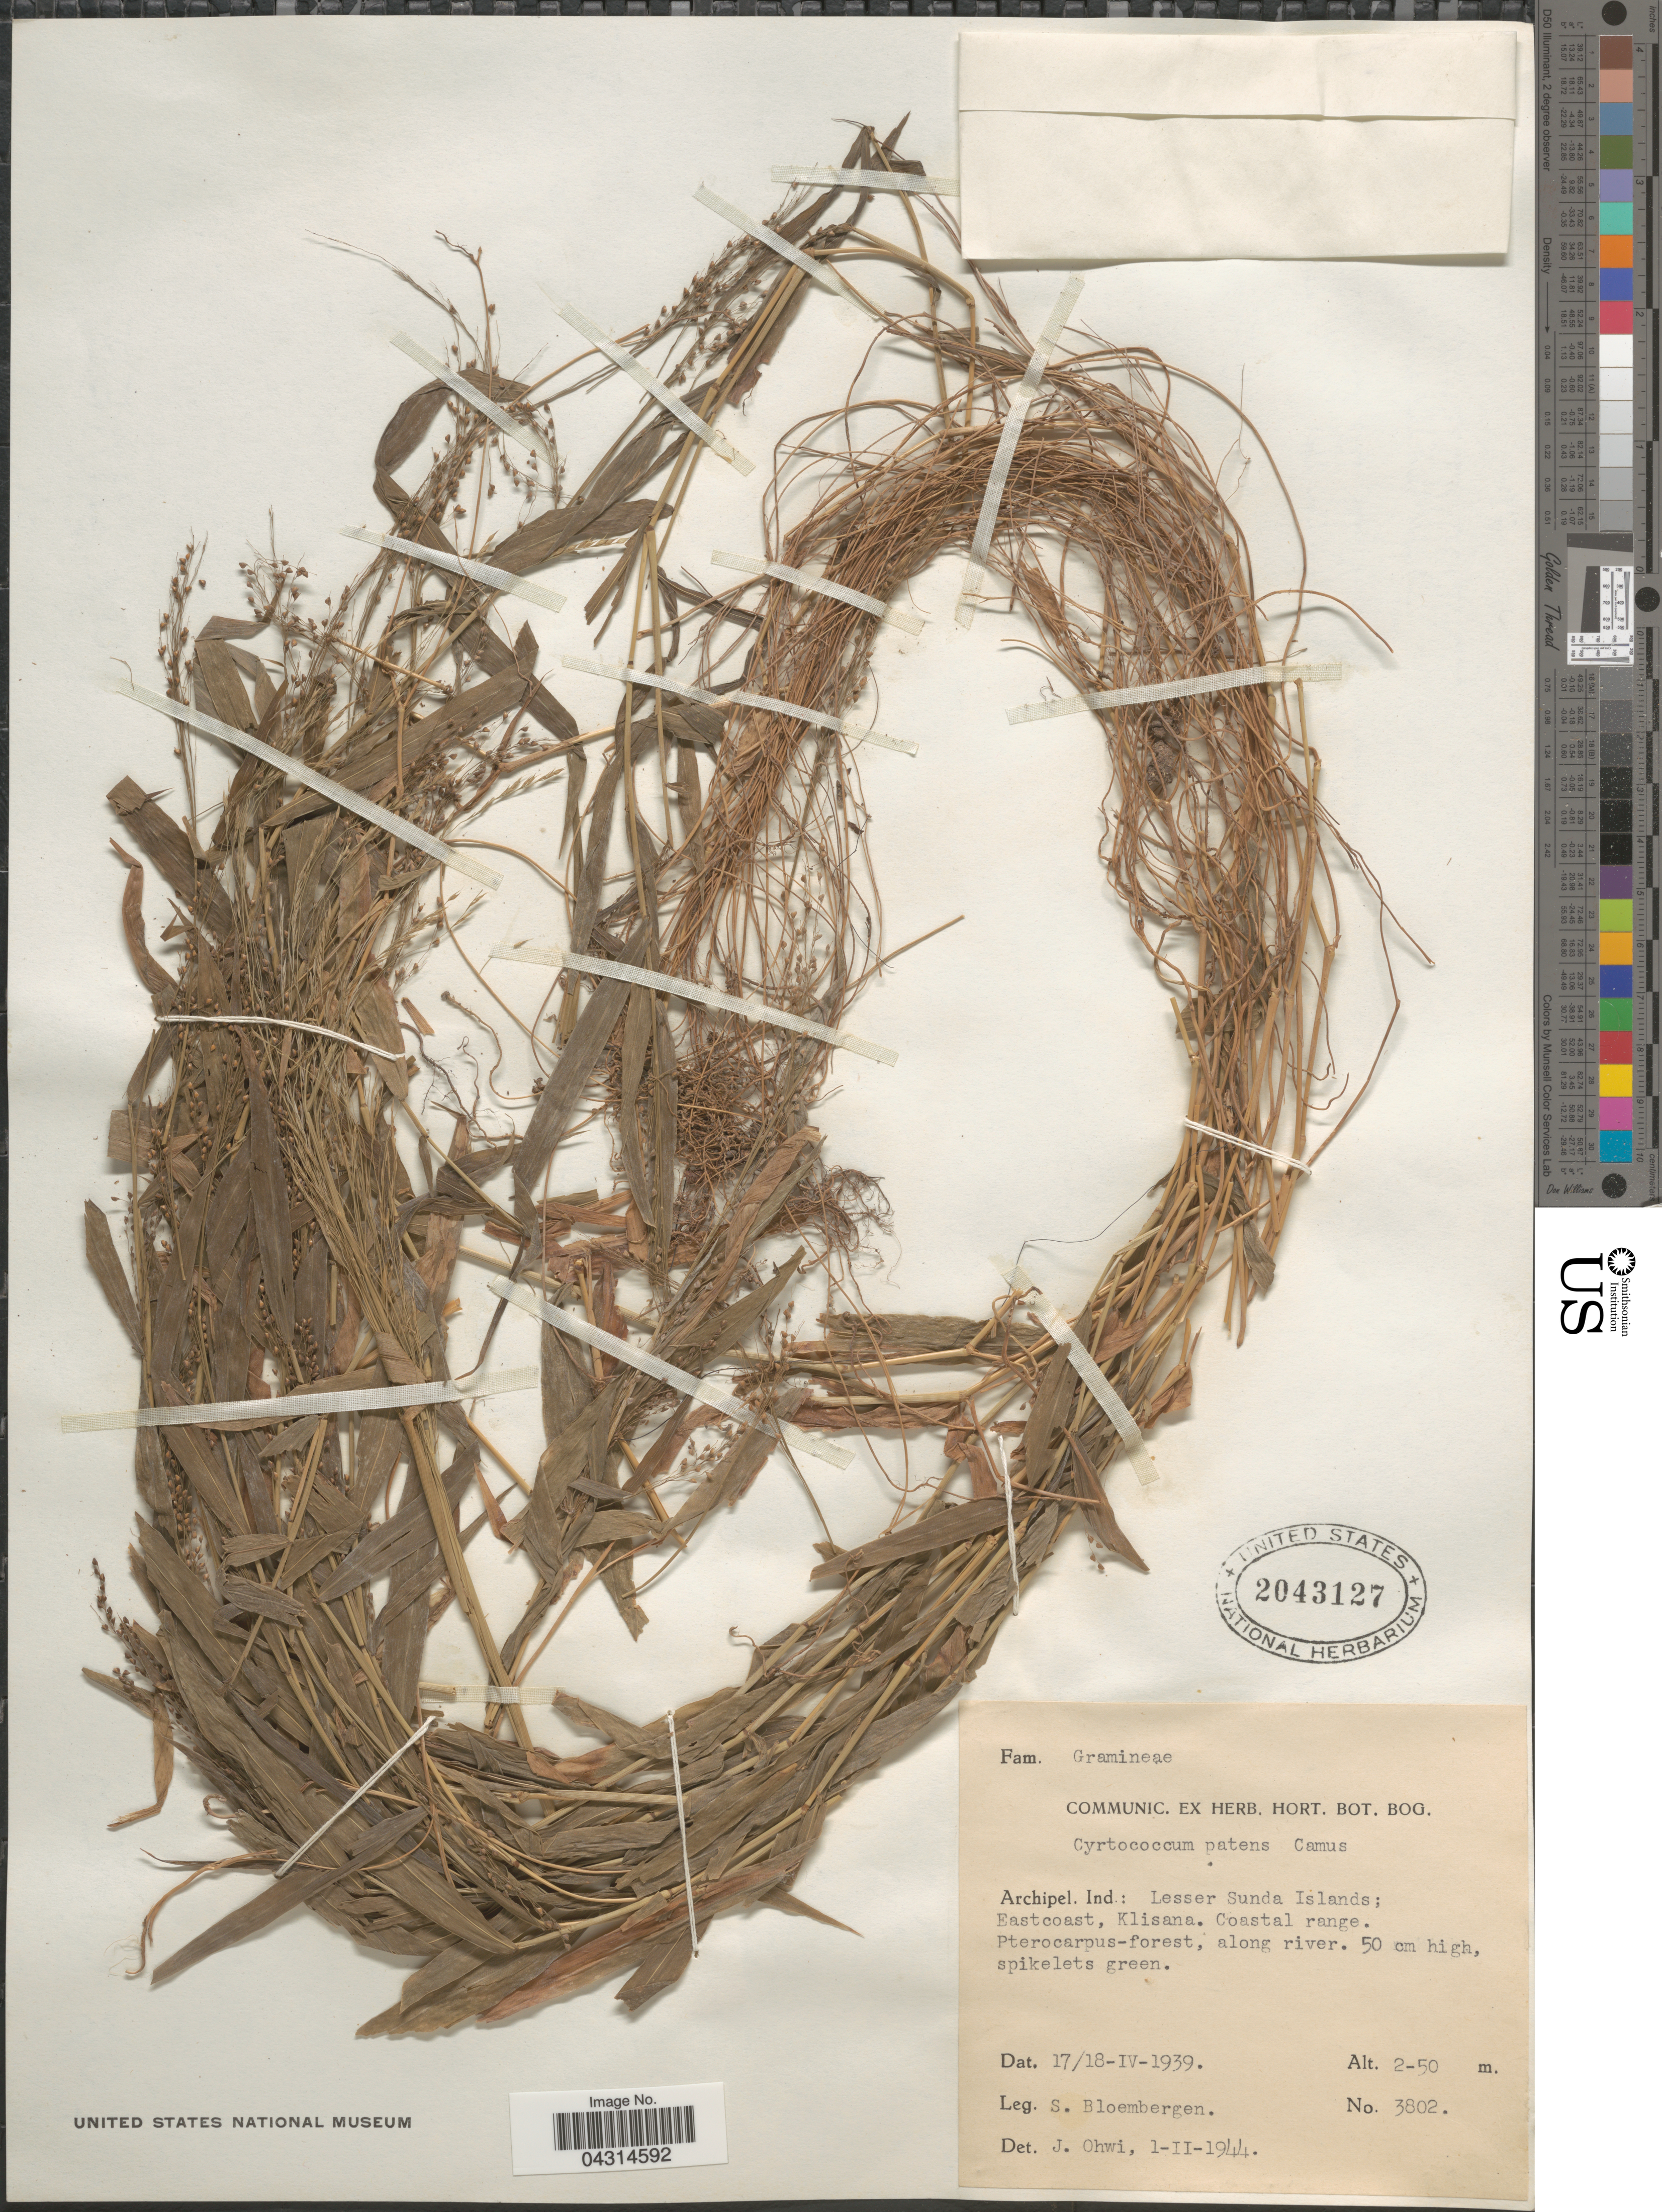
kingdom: Plantae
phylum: Tracheophyta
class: Liliopsida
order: Poales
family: Poaceae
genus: Cyrtococcum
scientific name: Cyrtococcum sp.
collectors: S. Bloembergen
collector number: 3802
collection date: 1939-04-17/1939-04-18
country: Indonesia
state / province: Nusa Tenggara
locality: Archipel. Ind.: Lesser Sunda Islands; Eastcoast, Klisana. Coastal range. Pterocarpus-forest, along river.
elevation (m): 2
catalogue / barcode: US 2043127